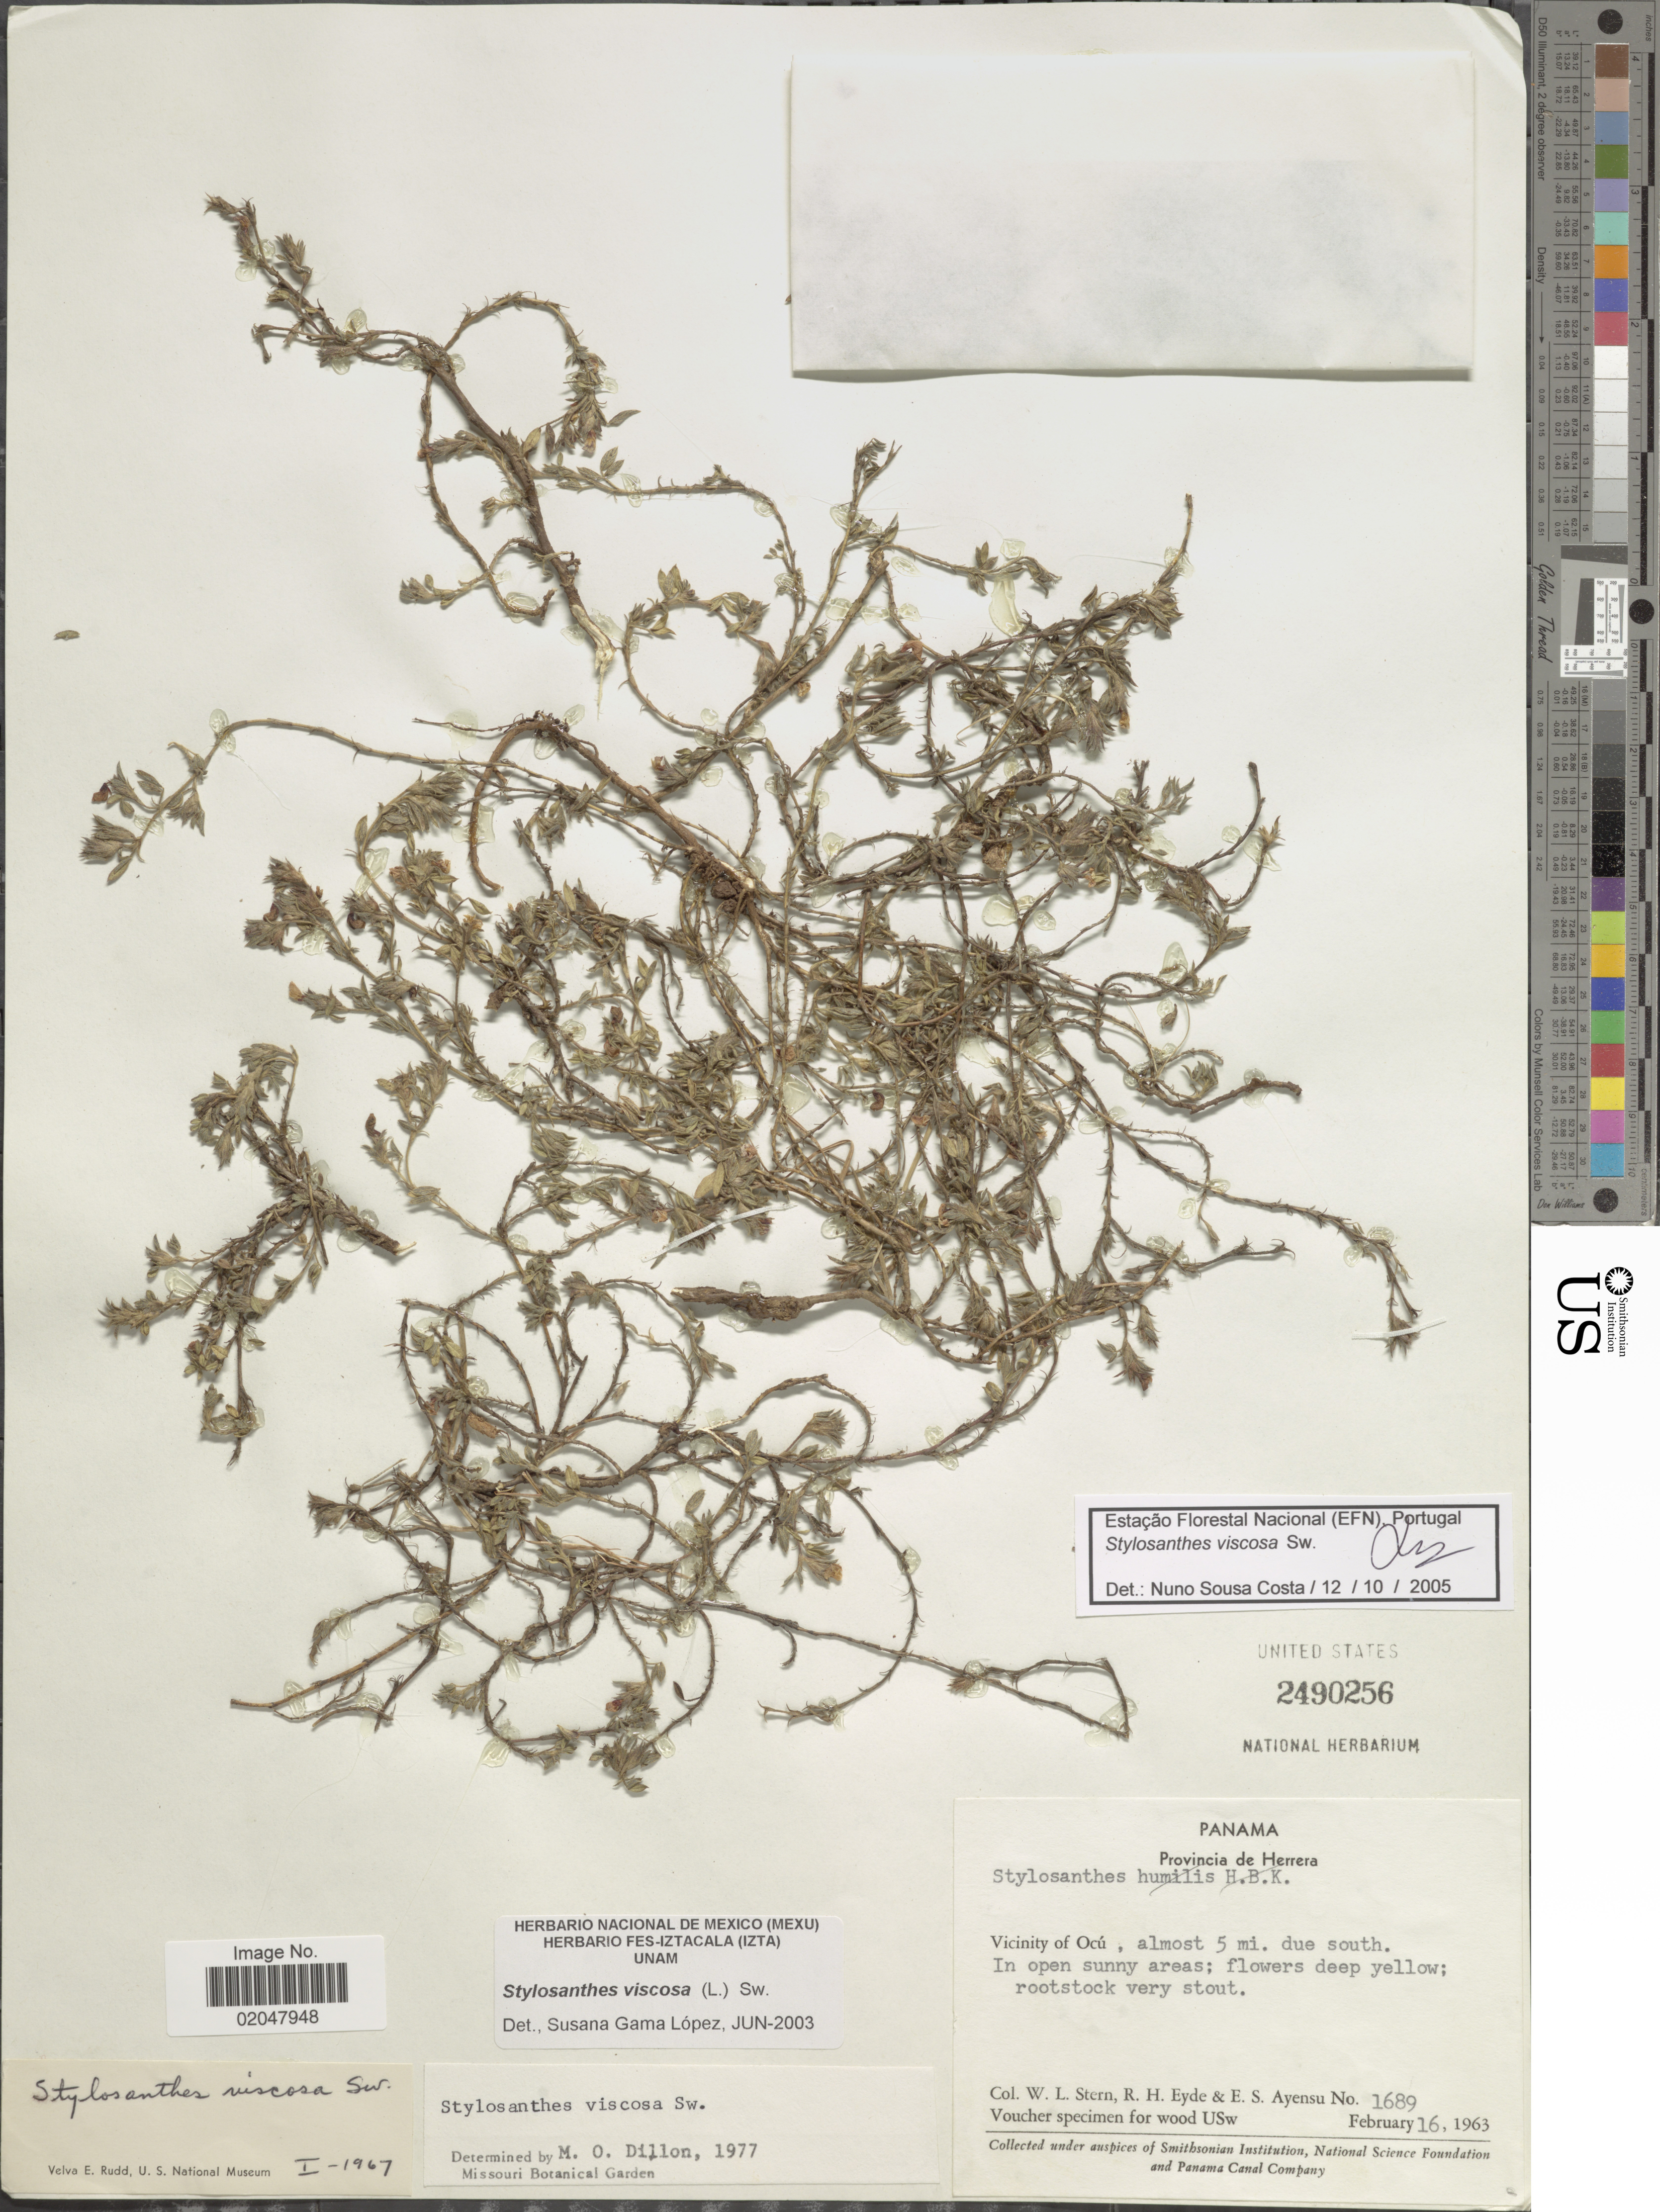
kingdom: Plantae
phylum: Tracheophyta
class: Magnoliopsida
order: Fabales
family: Fabaceae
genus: Stylosanthes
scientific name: Stylosanthes viscosa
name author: Sw.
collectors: W. L. Stern, R. H. Eyde & E. S. Ayensu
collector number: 1689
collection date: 1963-02-16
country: Panama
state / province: Herrera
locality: Vicinity of Ocyu., almost 5 mi. due south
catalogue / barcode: US 2490256